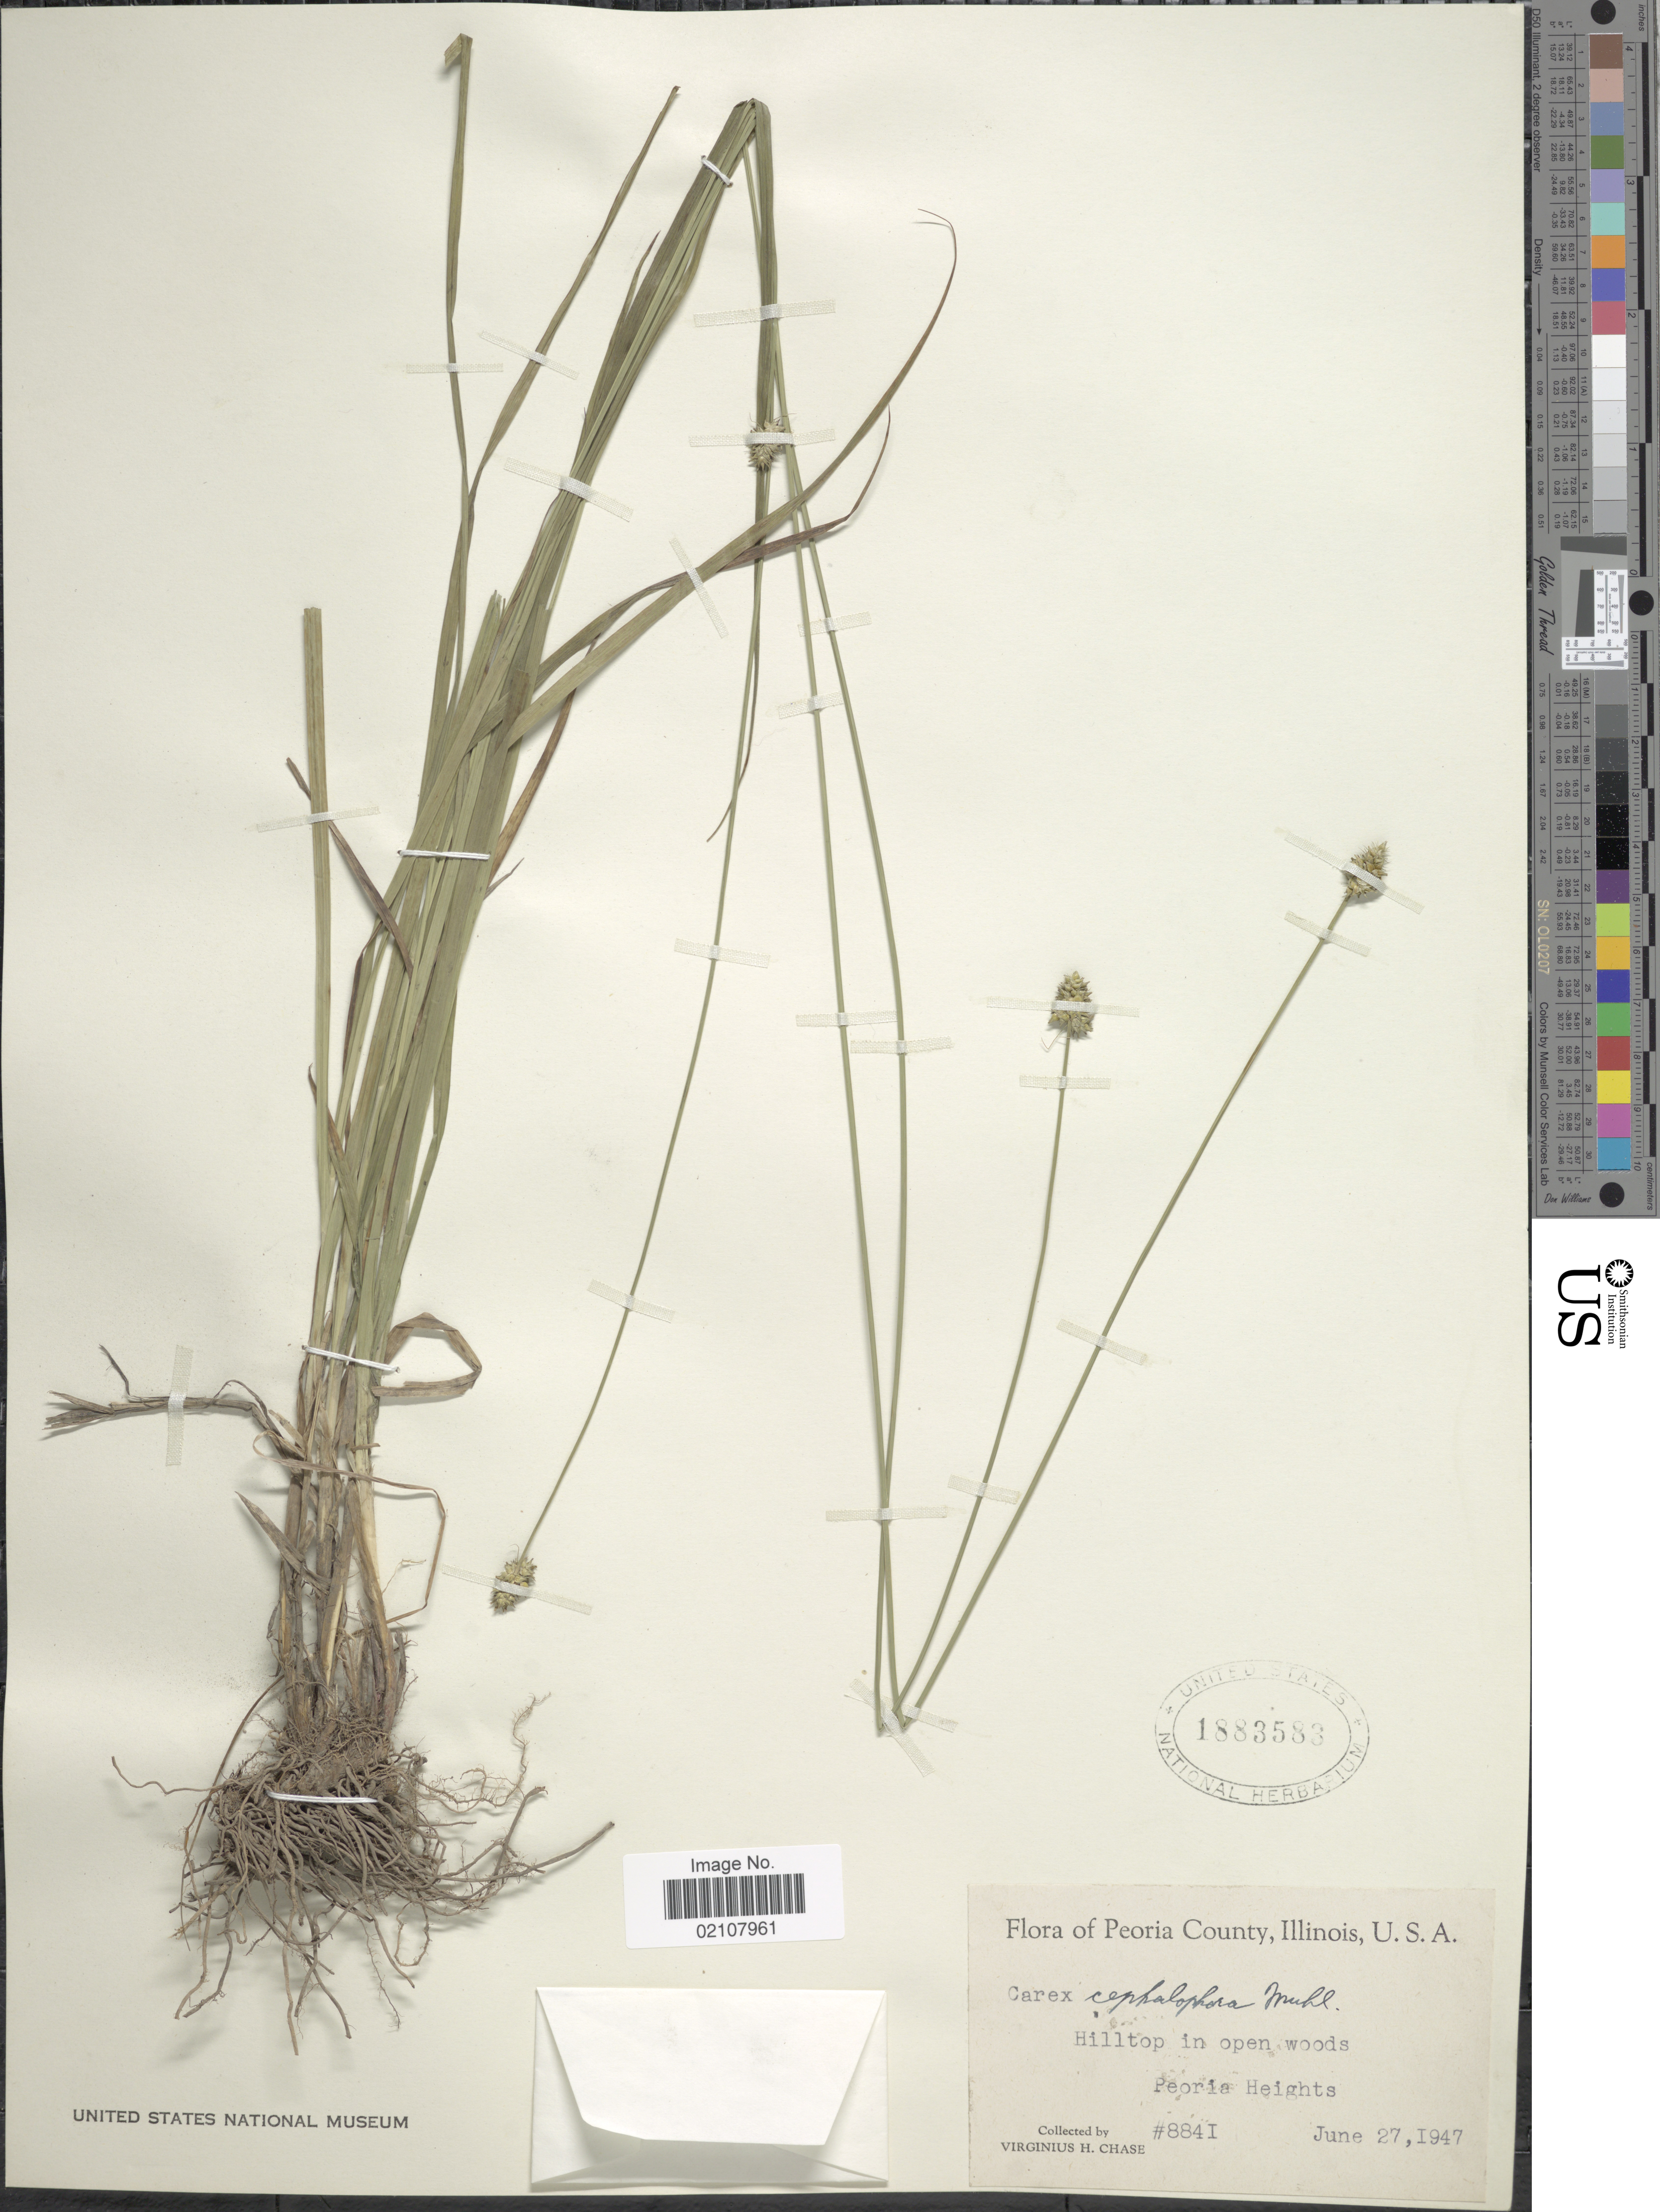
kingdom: Plantae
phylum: Tracheophyta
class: Liliopsida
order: Poales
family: Cyperaceae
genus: Carex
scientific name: Carex cephalophora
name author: Muhl. ex Willd.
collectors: V. H. Chase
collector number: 8841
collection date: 1947-06-27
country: United States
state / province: Illinois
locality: Peoria County, Hiiltop in open woods, Peoria Heights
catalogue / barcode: US 1883583